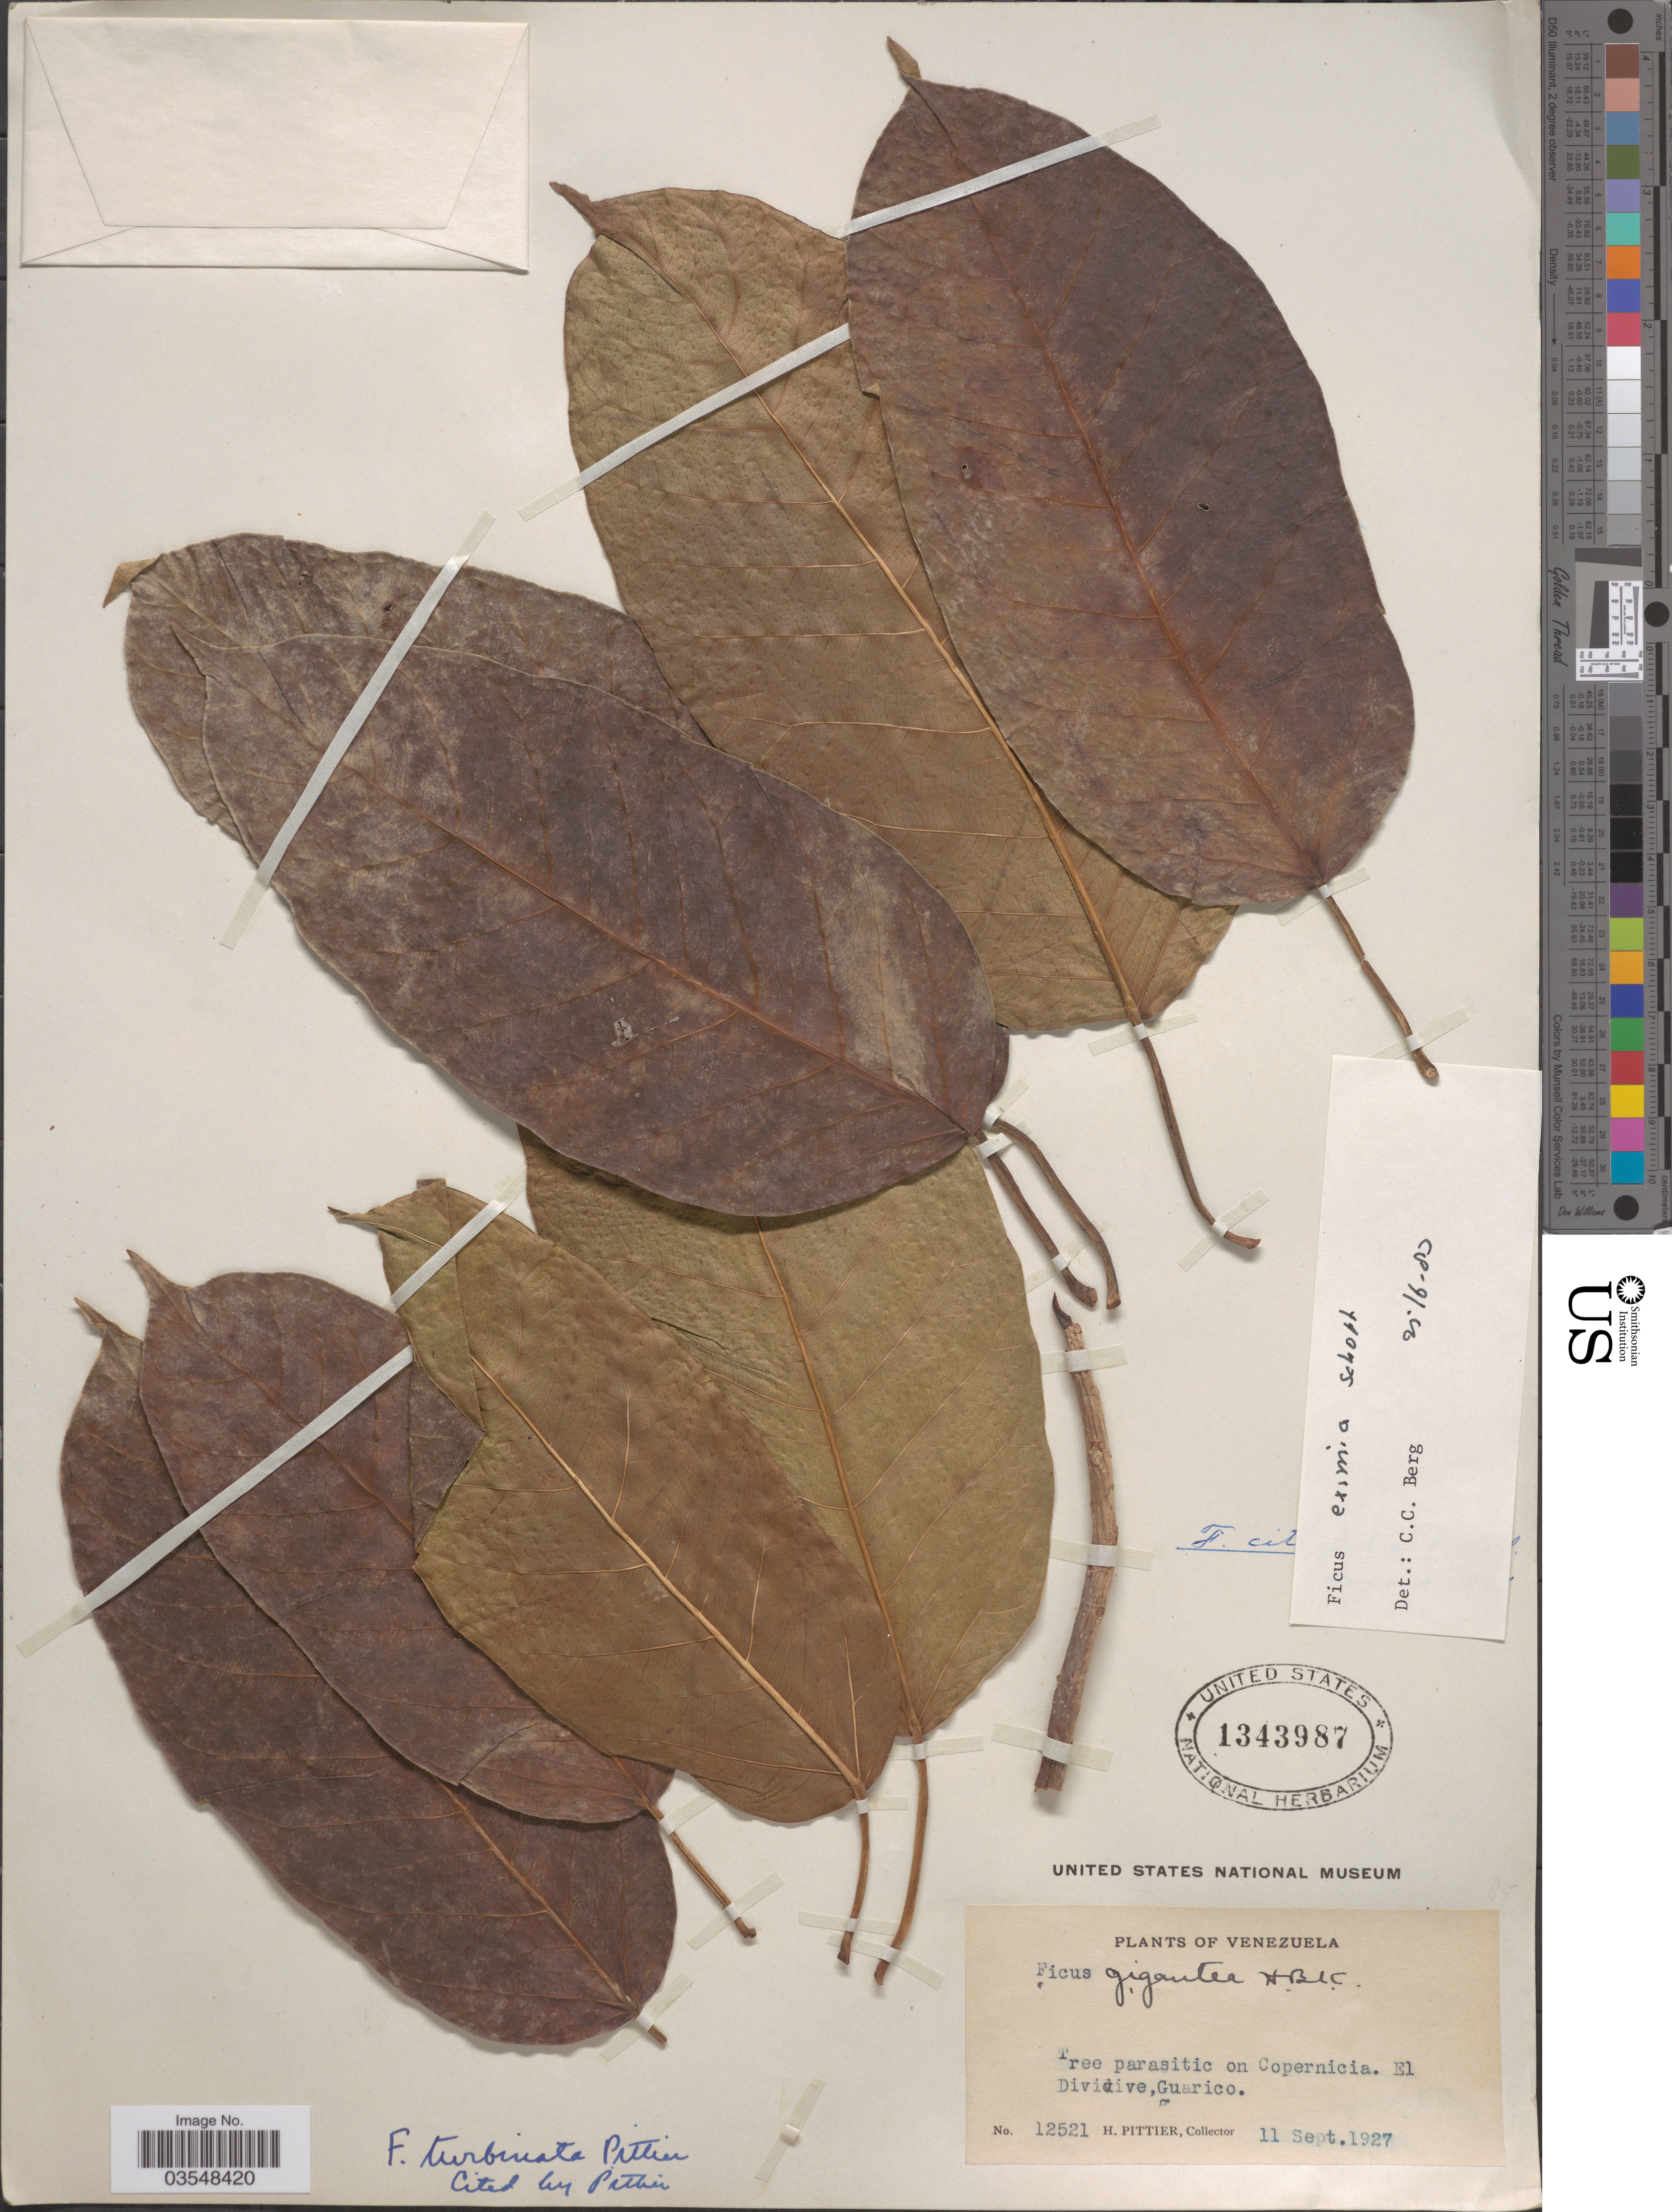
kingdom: Plantae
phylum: Tracheophyta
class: Magnoliopsida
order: Rosales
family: Moraceae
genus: Ficus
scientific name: Ficus eximia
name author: Schott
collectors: H. F. Pittier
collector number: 12521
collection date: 1927-09-11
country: Venezuela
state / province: Guarico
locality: El Dividive.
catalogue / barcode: US 1343987